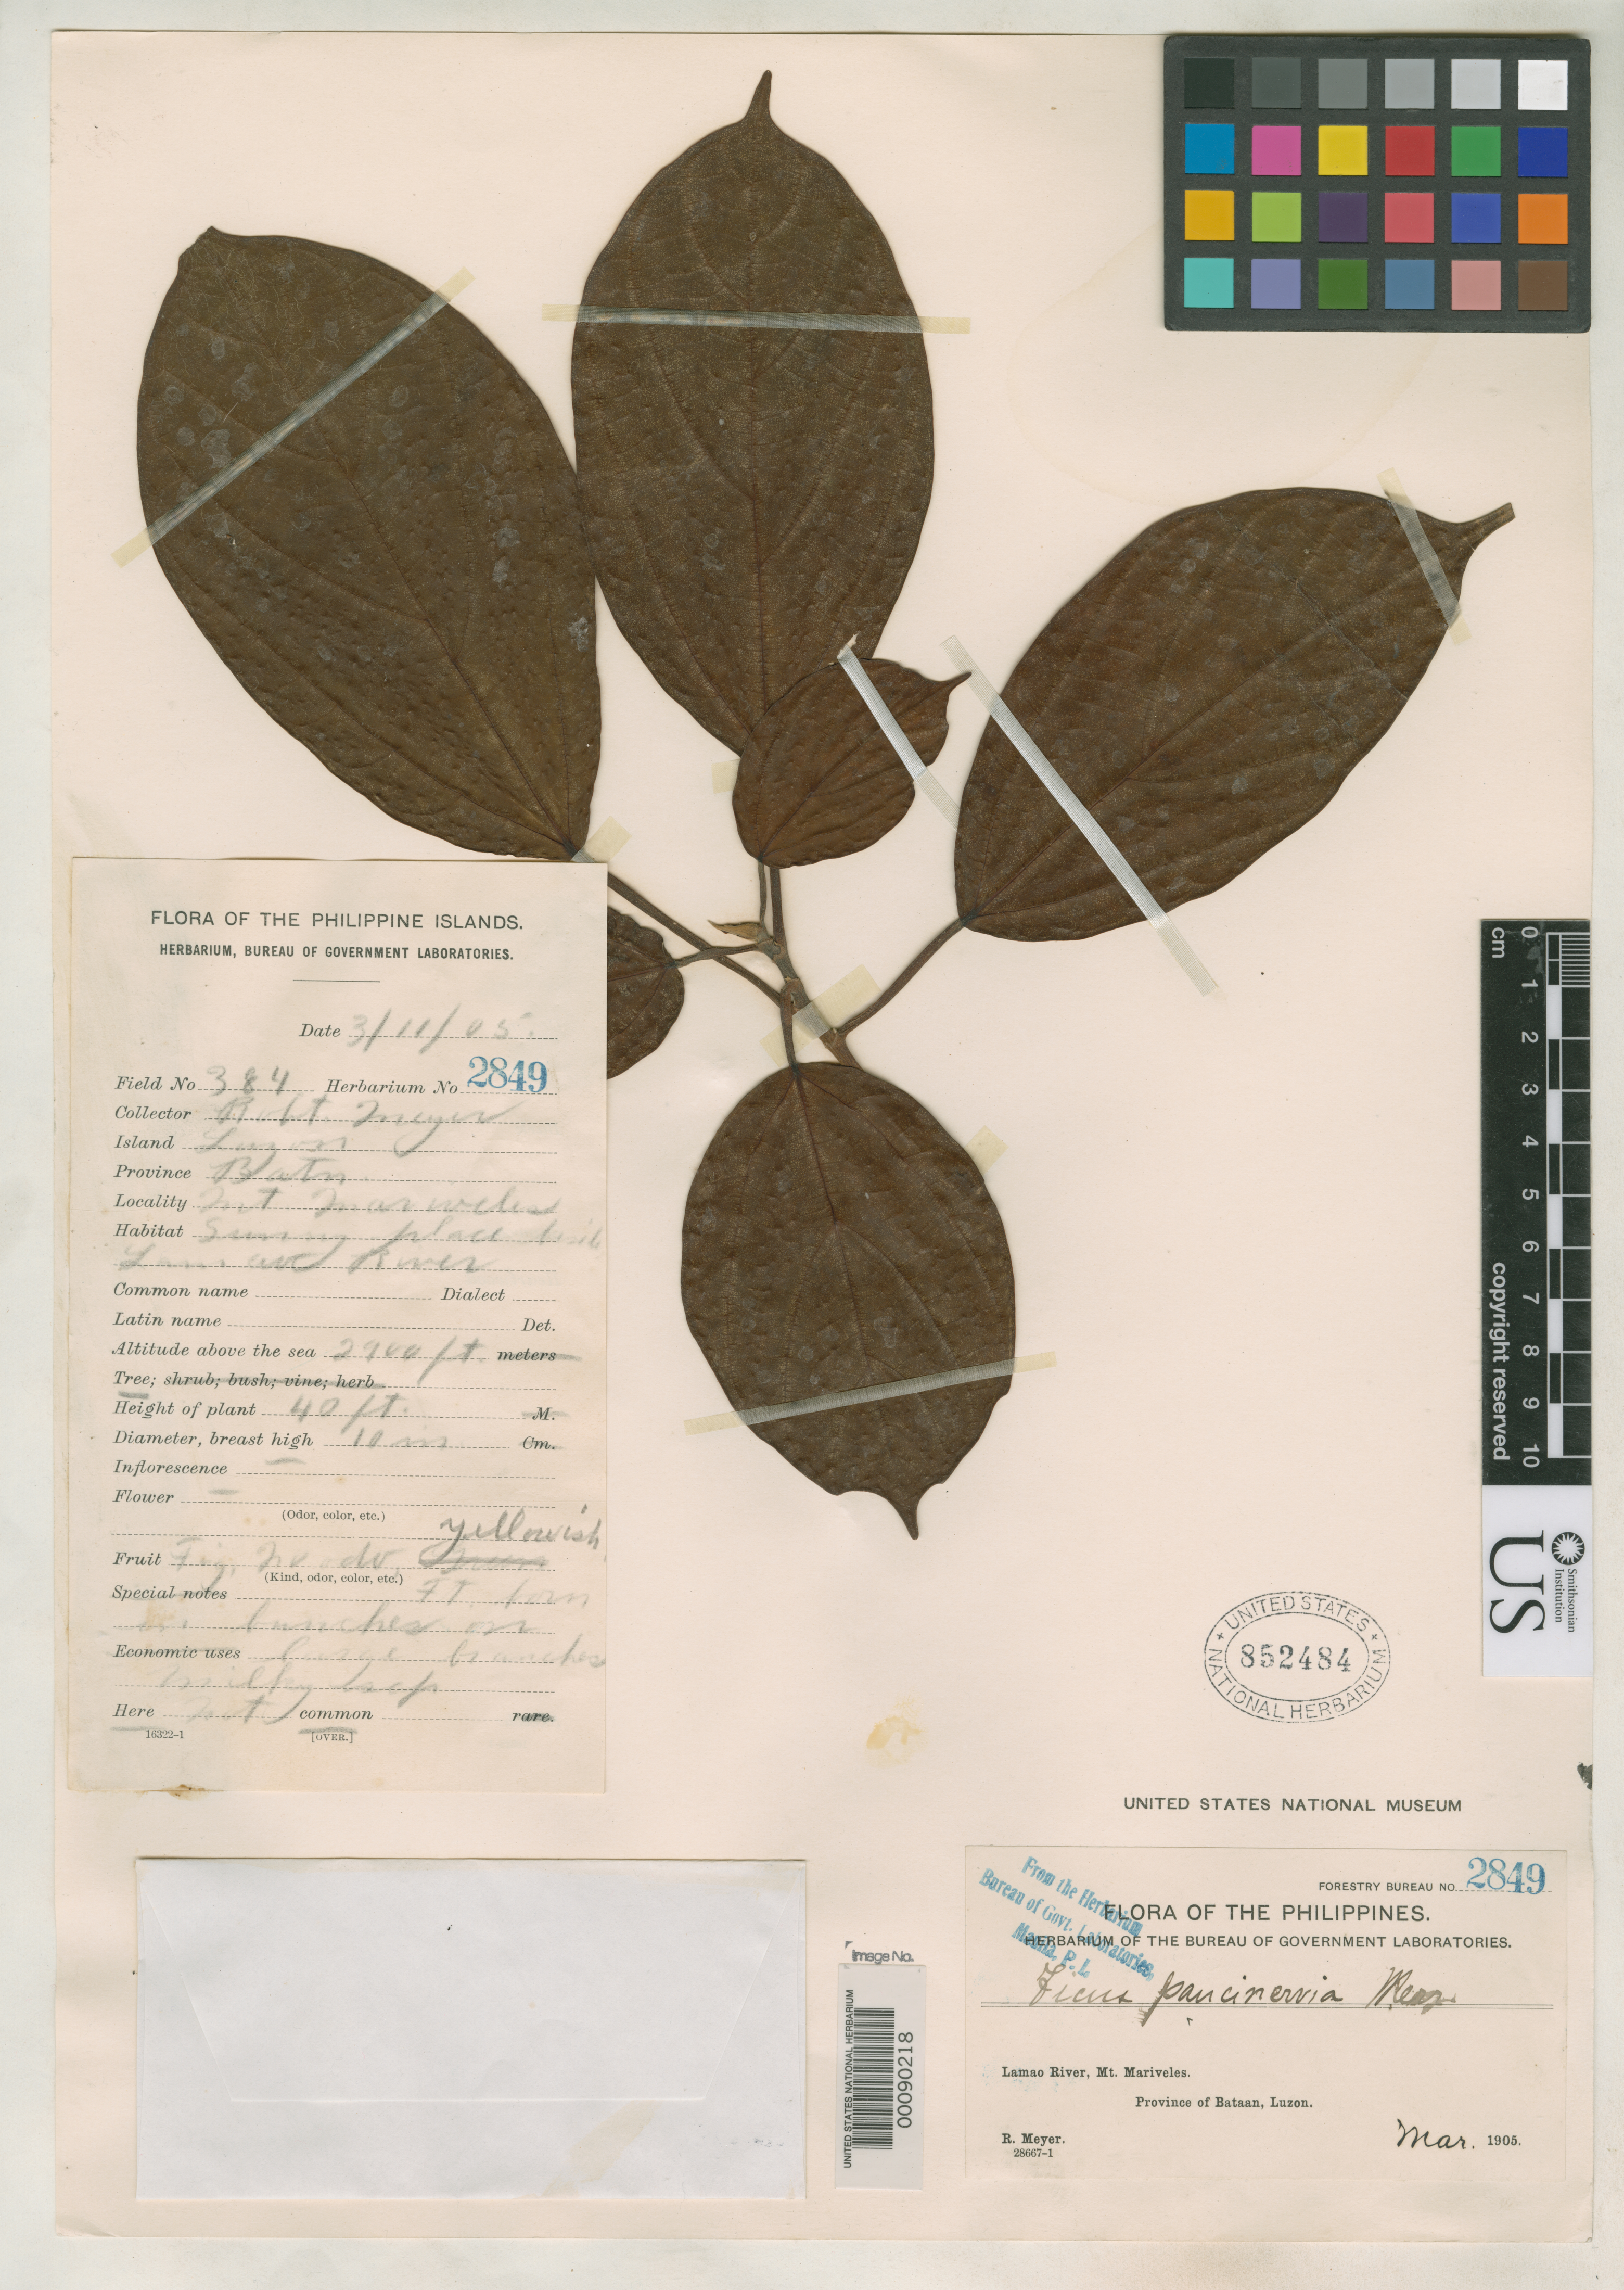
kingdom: Plantae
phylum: Tracheophyta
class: Magnoliopsida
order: Rosales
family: Moraceae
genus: Ficus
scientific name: Ficus paucinervia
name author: Merr.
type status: Isotype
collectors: R. Meyer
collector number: Bur. Sci. 2849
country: Philippines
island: Luzon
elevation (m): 900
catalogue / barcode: US 852484